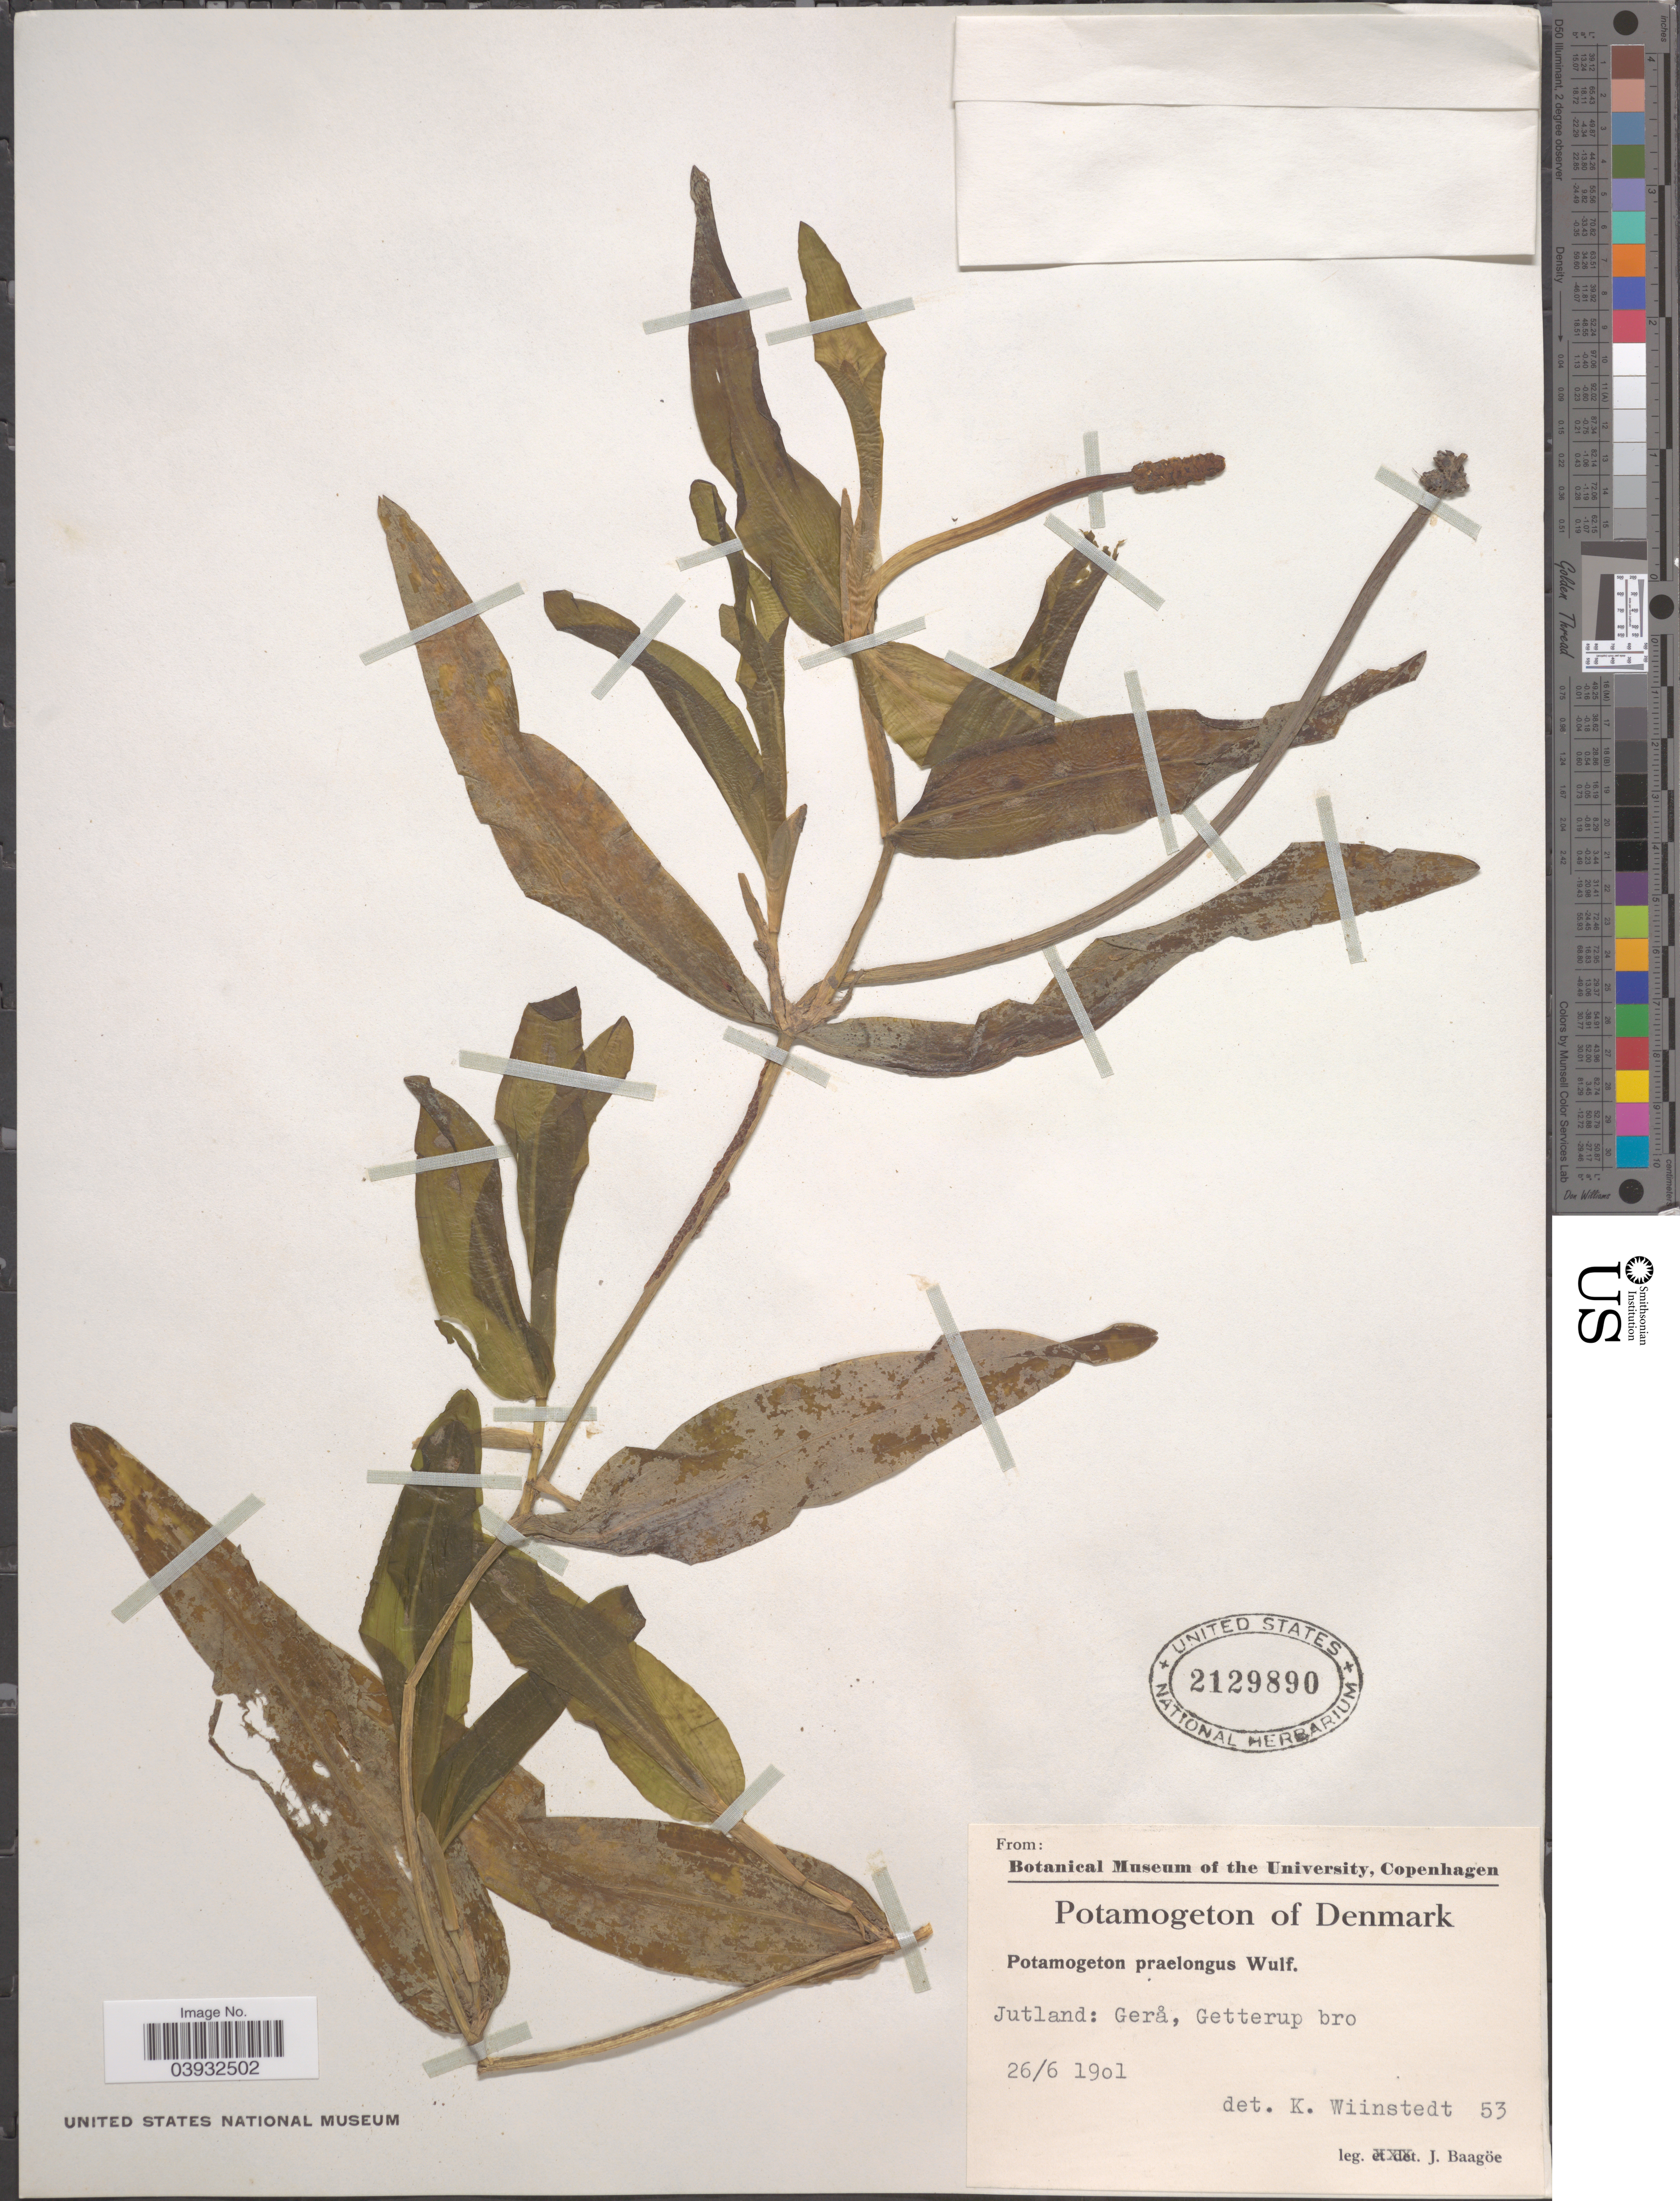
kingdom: Plantae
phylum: Tracheophyta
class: Liliopsida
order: Alismatales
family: Potamogetonaceae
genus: Potamogeton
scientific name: Potamogeton praelongus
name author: Wulfen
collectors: J. Baagoe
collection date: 1901-06-26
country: Denmark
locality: Jutland: Gerå, Getterup bro.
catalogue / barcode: US 2129890